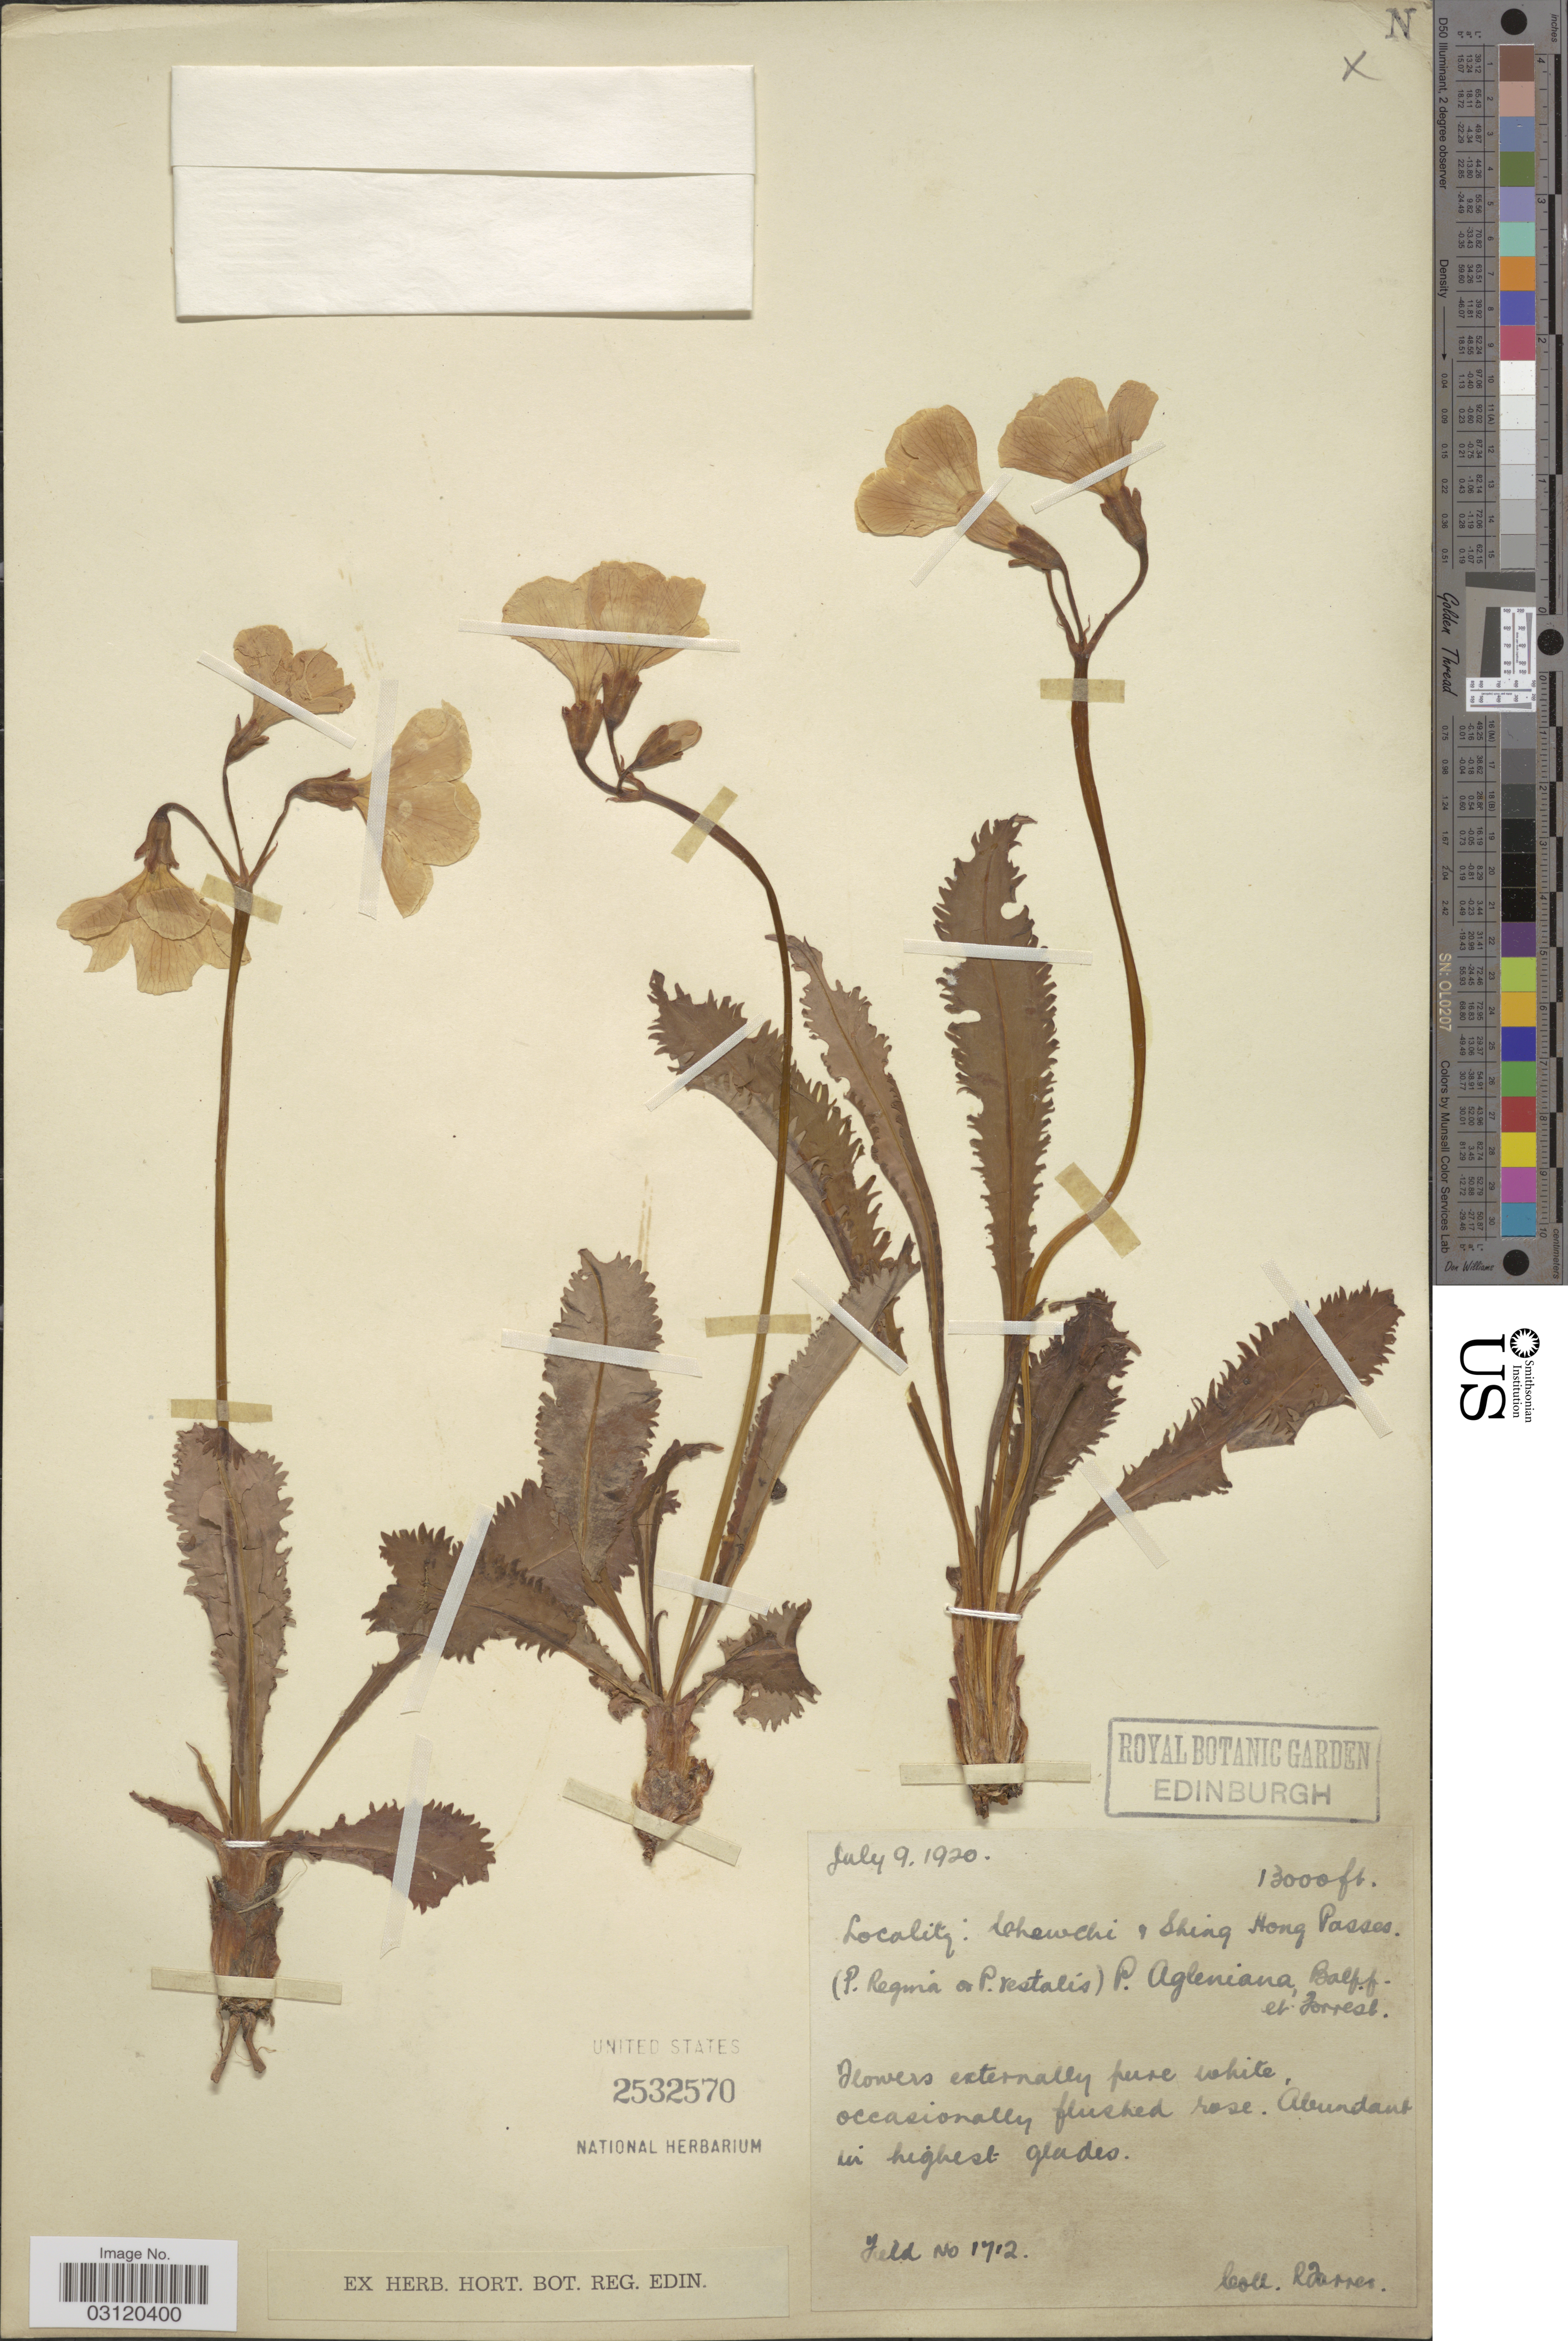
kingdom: Plantae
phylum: Tracheophyta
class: Magnoliopsida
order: Ericales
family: Primulaceae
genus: Primula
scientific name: Primula agleniana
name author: Balf. f. & Forrest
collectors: R. Farrer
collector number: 1712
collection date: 1920-07-09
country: Myanmar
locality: Chawchi, Shing Hong Passes.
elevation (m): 3962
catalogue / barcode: US 2532570